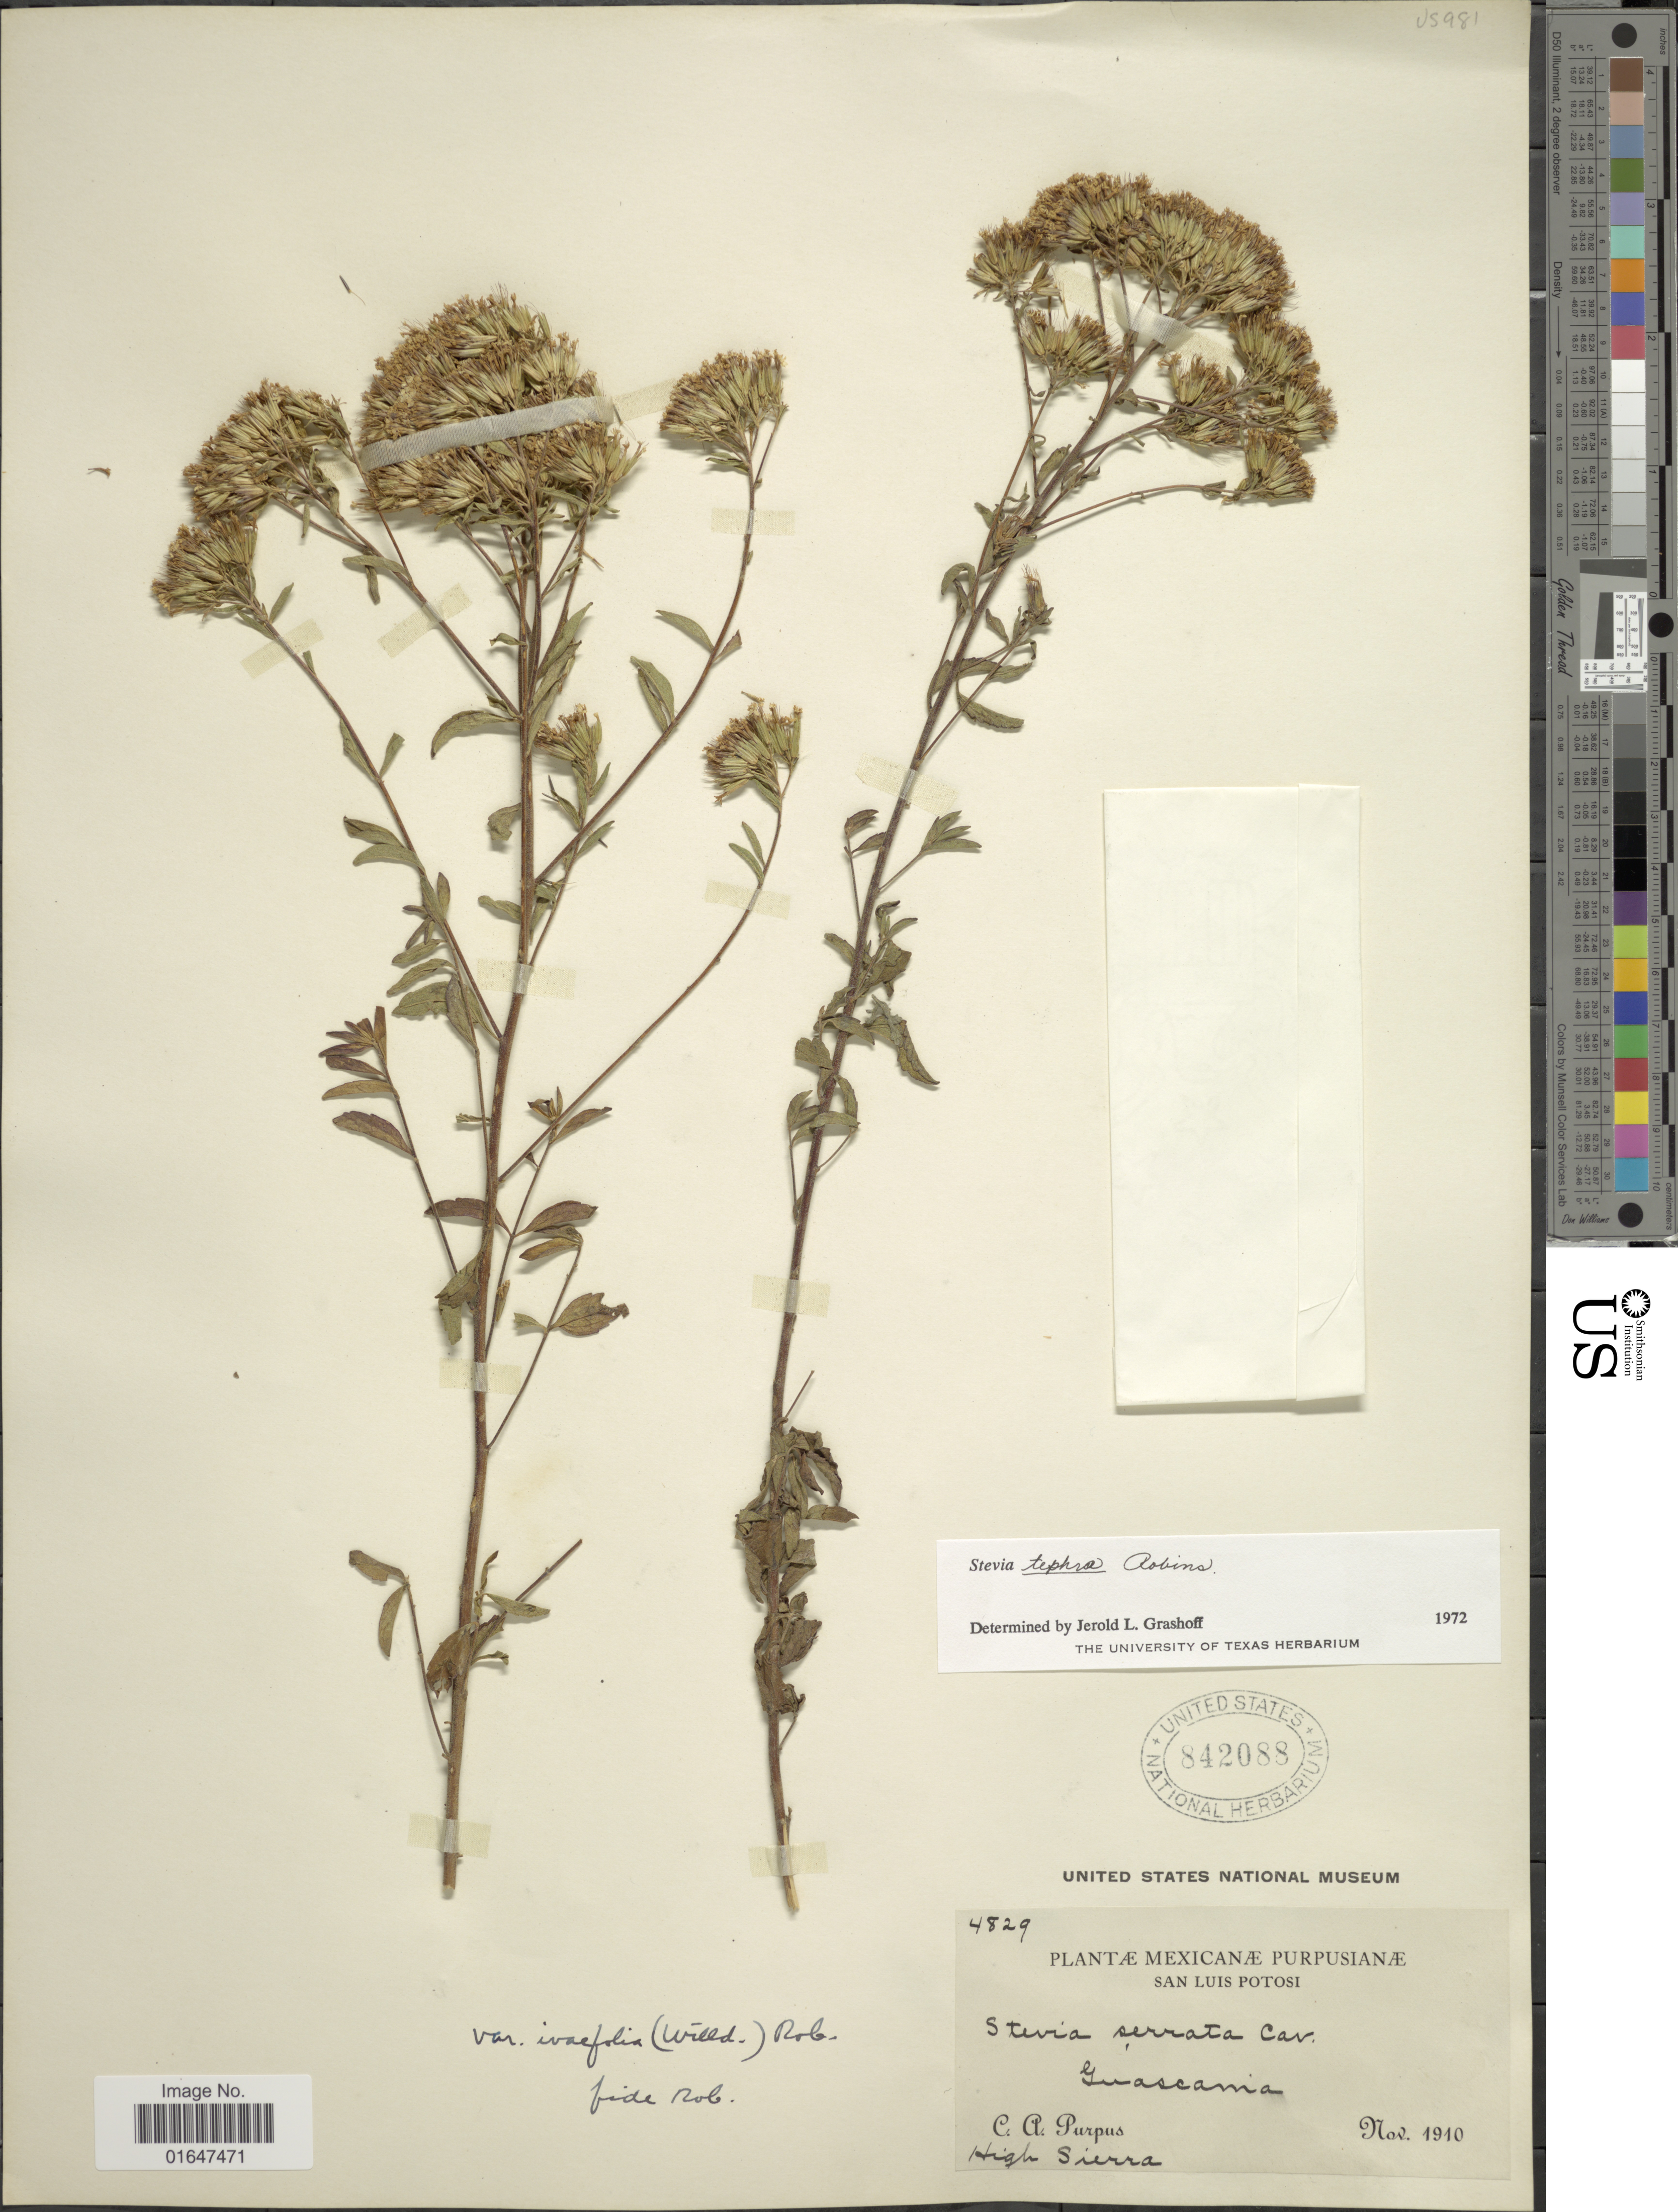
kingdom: Plantae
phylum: Tracheophyta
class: Magnoliopsida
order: Asterales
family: Asteraceae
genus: Stevia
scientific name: Stevia tephra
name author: B.L. Rob.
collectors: C. A. Purpus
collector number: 4829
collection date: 1910-11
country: Mexico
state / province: San Luis Potosí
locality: Mexicanae, Guascama, High Sierra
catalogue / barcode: US 842088